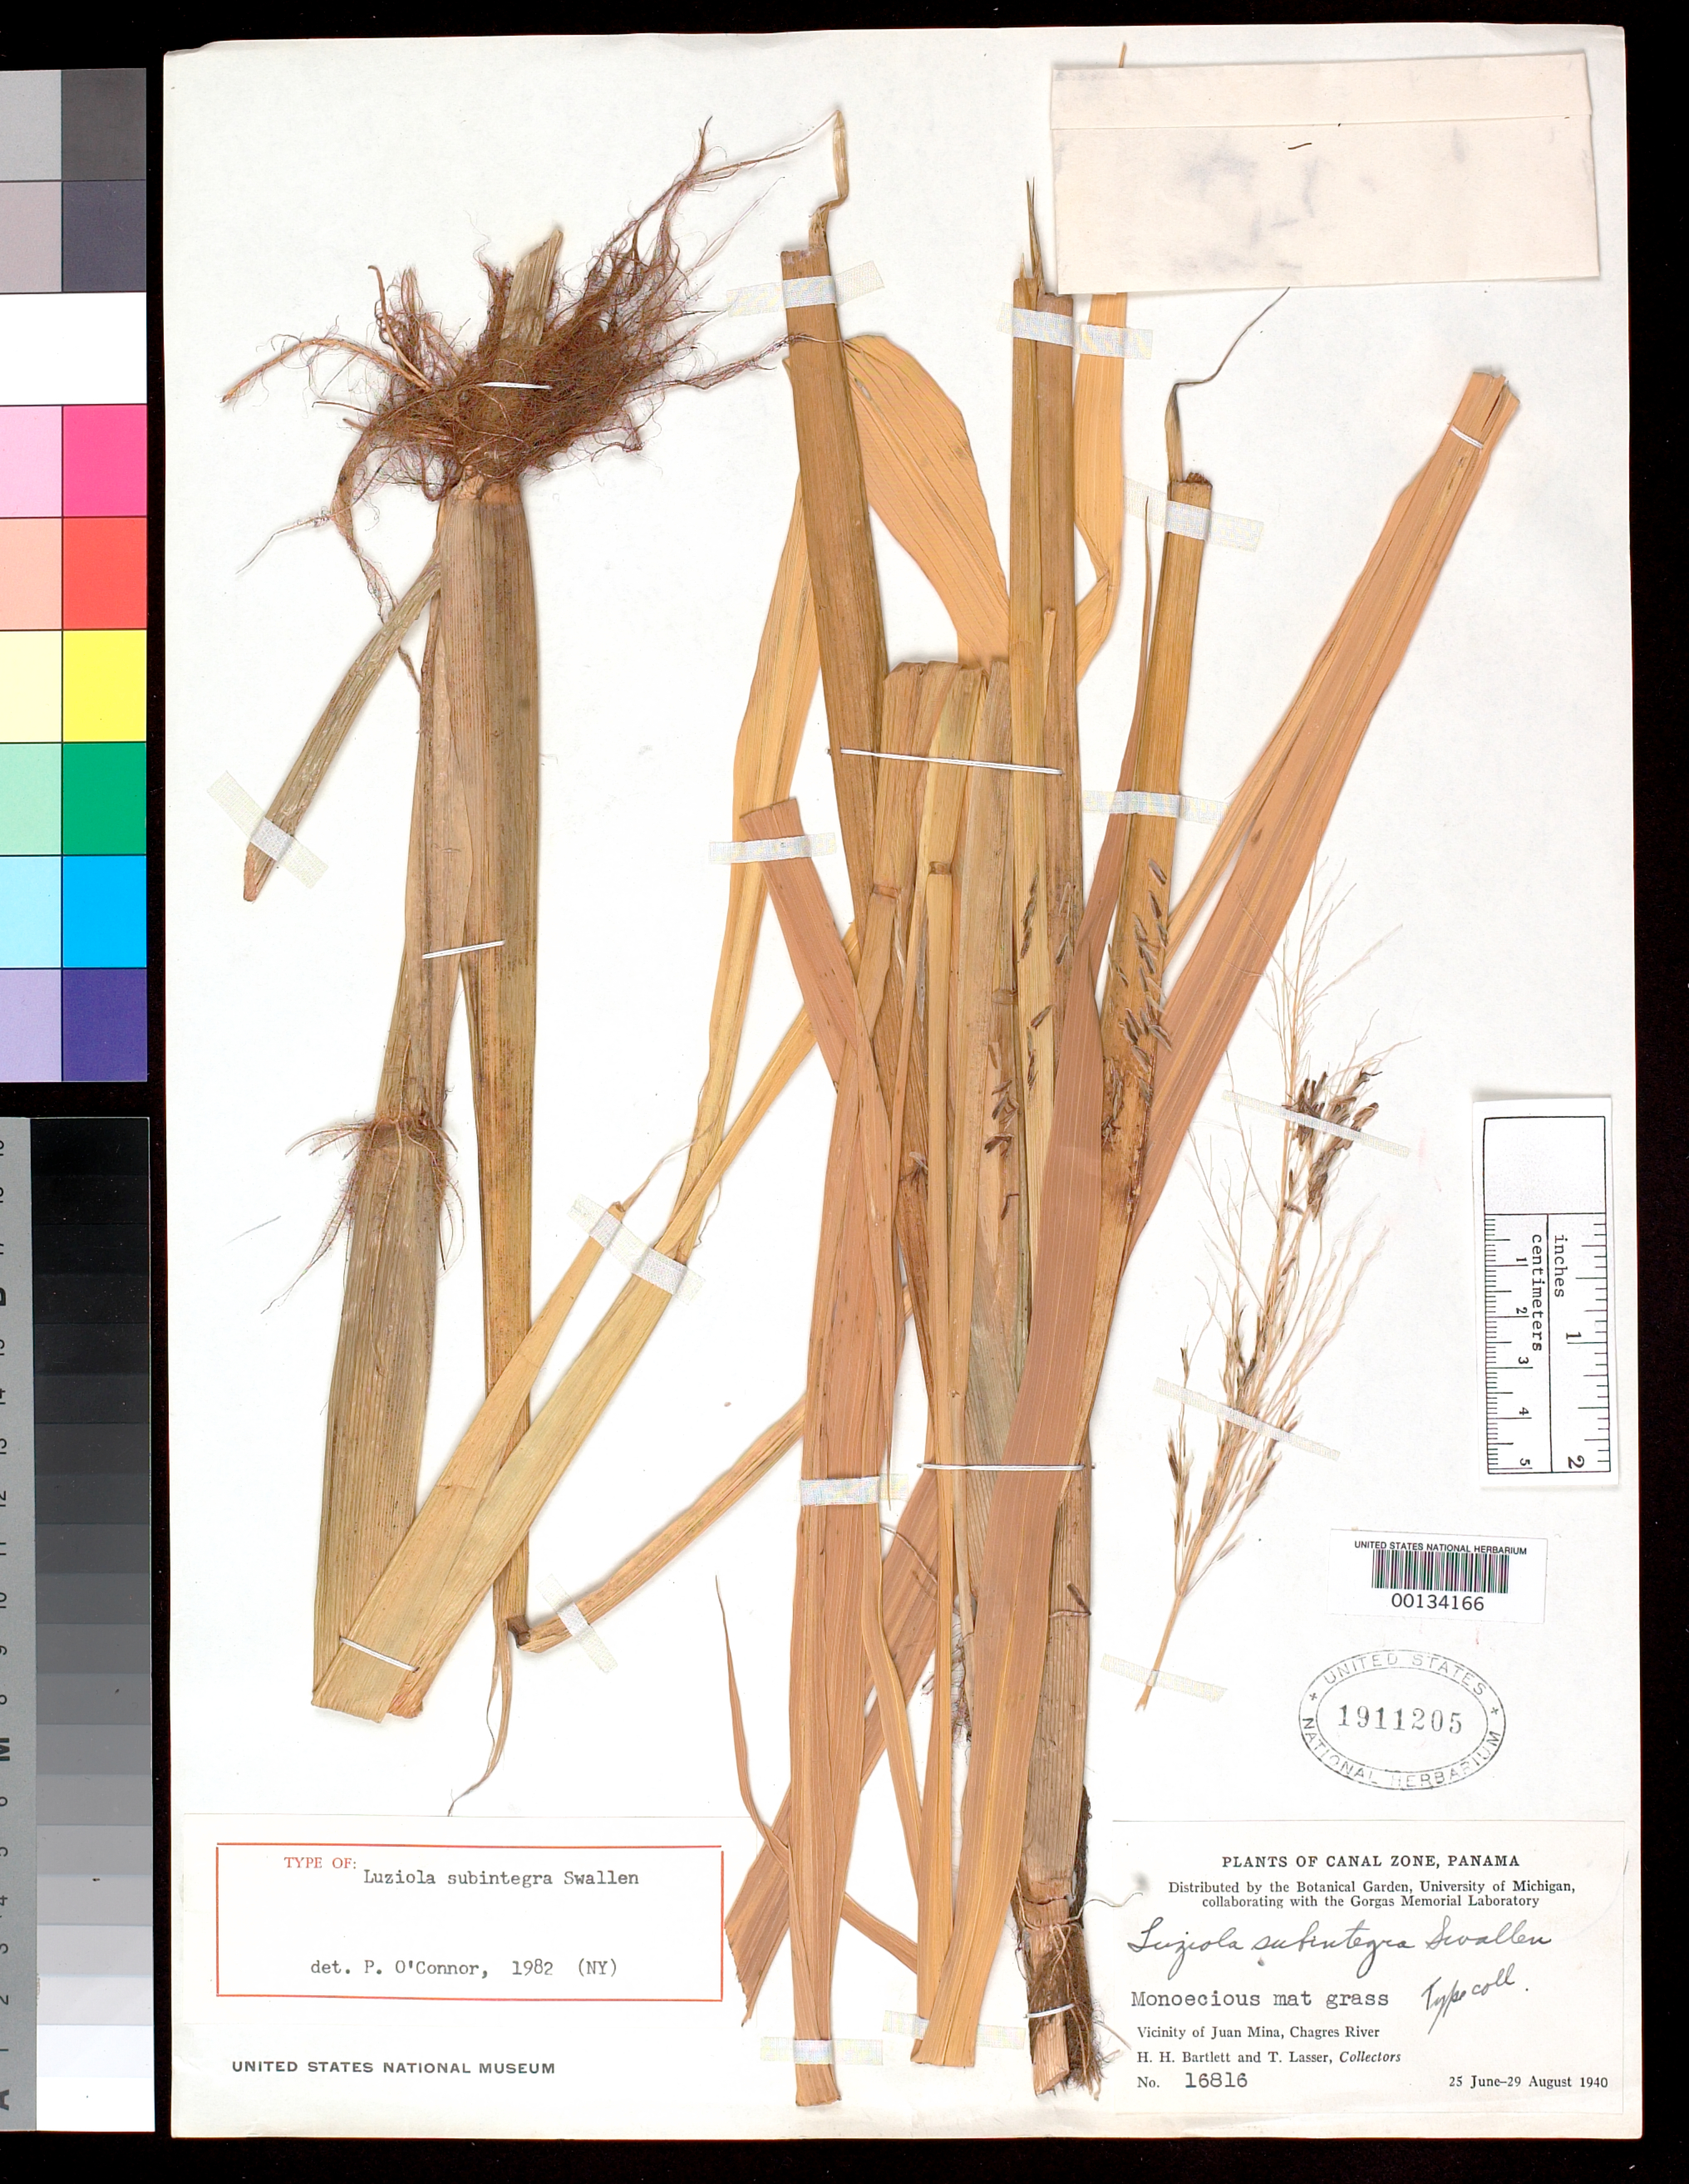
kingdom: Plantae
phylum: Tracheophyta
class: Liliopsida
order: Poales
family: Poaceae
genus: Luziola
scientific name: Luziola subintegra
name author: Swallen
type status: Isotype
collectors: H. H. Bartlett & T. Lasser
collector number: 16816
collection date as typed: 25 Jun 1940 to 29 Aug 1940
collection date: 1940-06-25/1940-08-29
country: Panama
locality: Vicinity of Juan Mina, Chagres River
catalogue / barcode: US 1911205